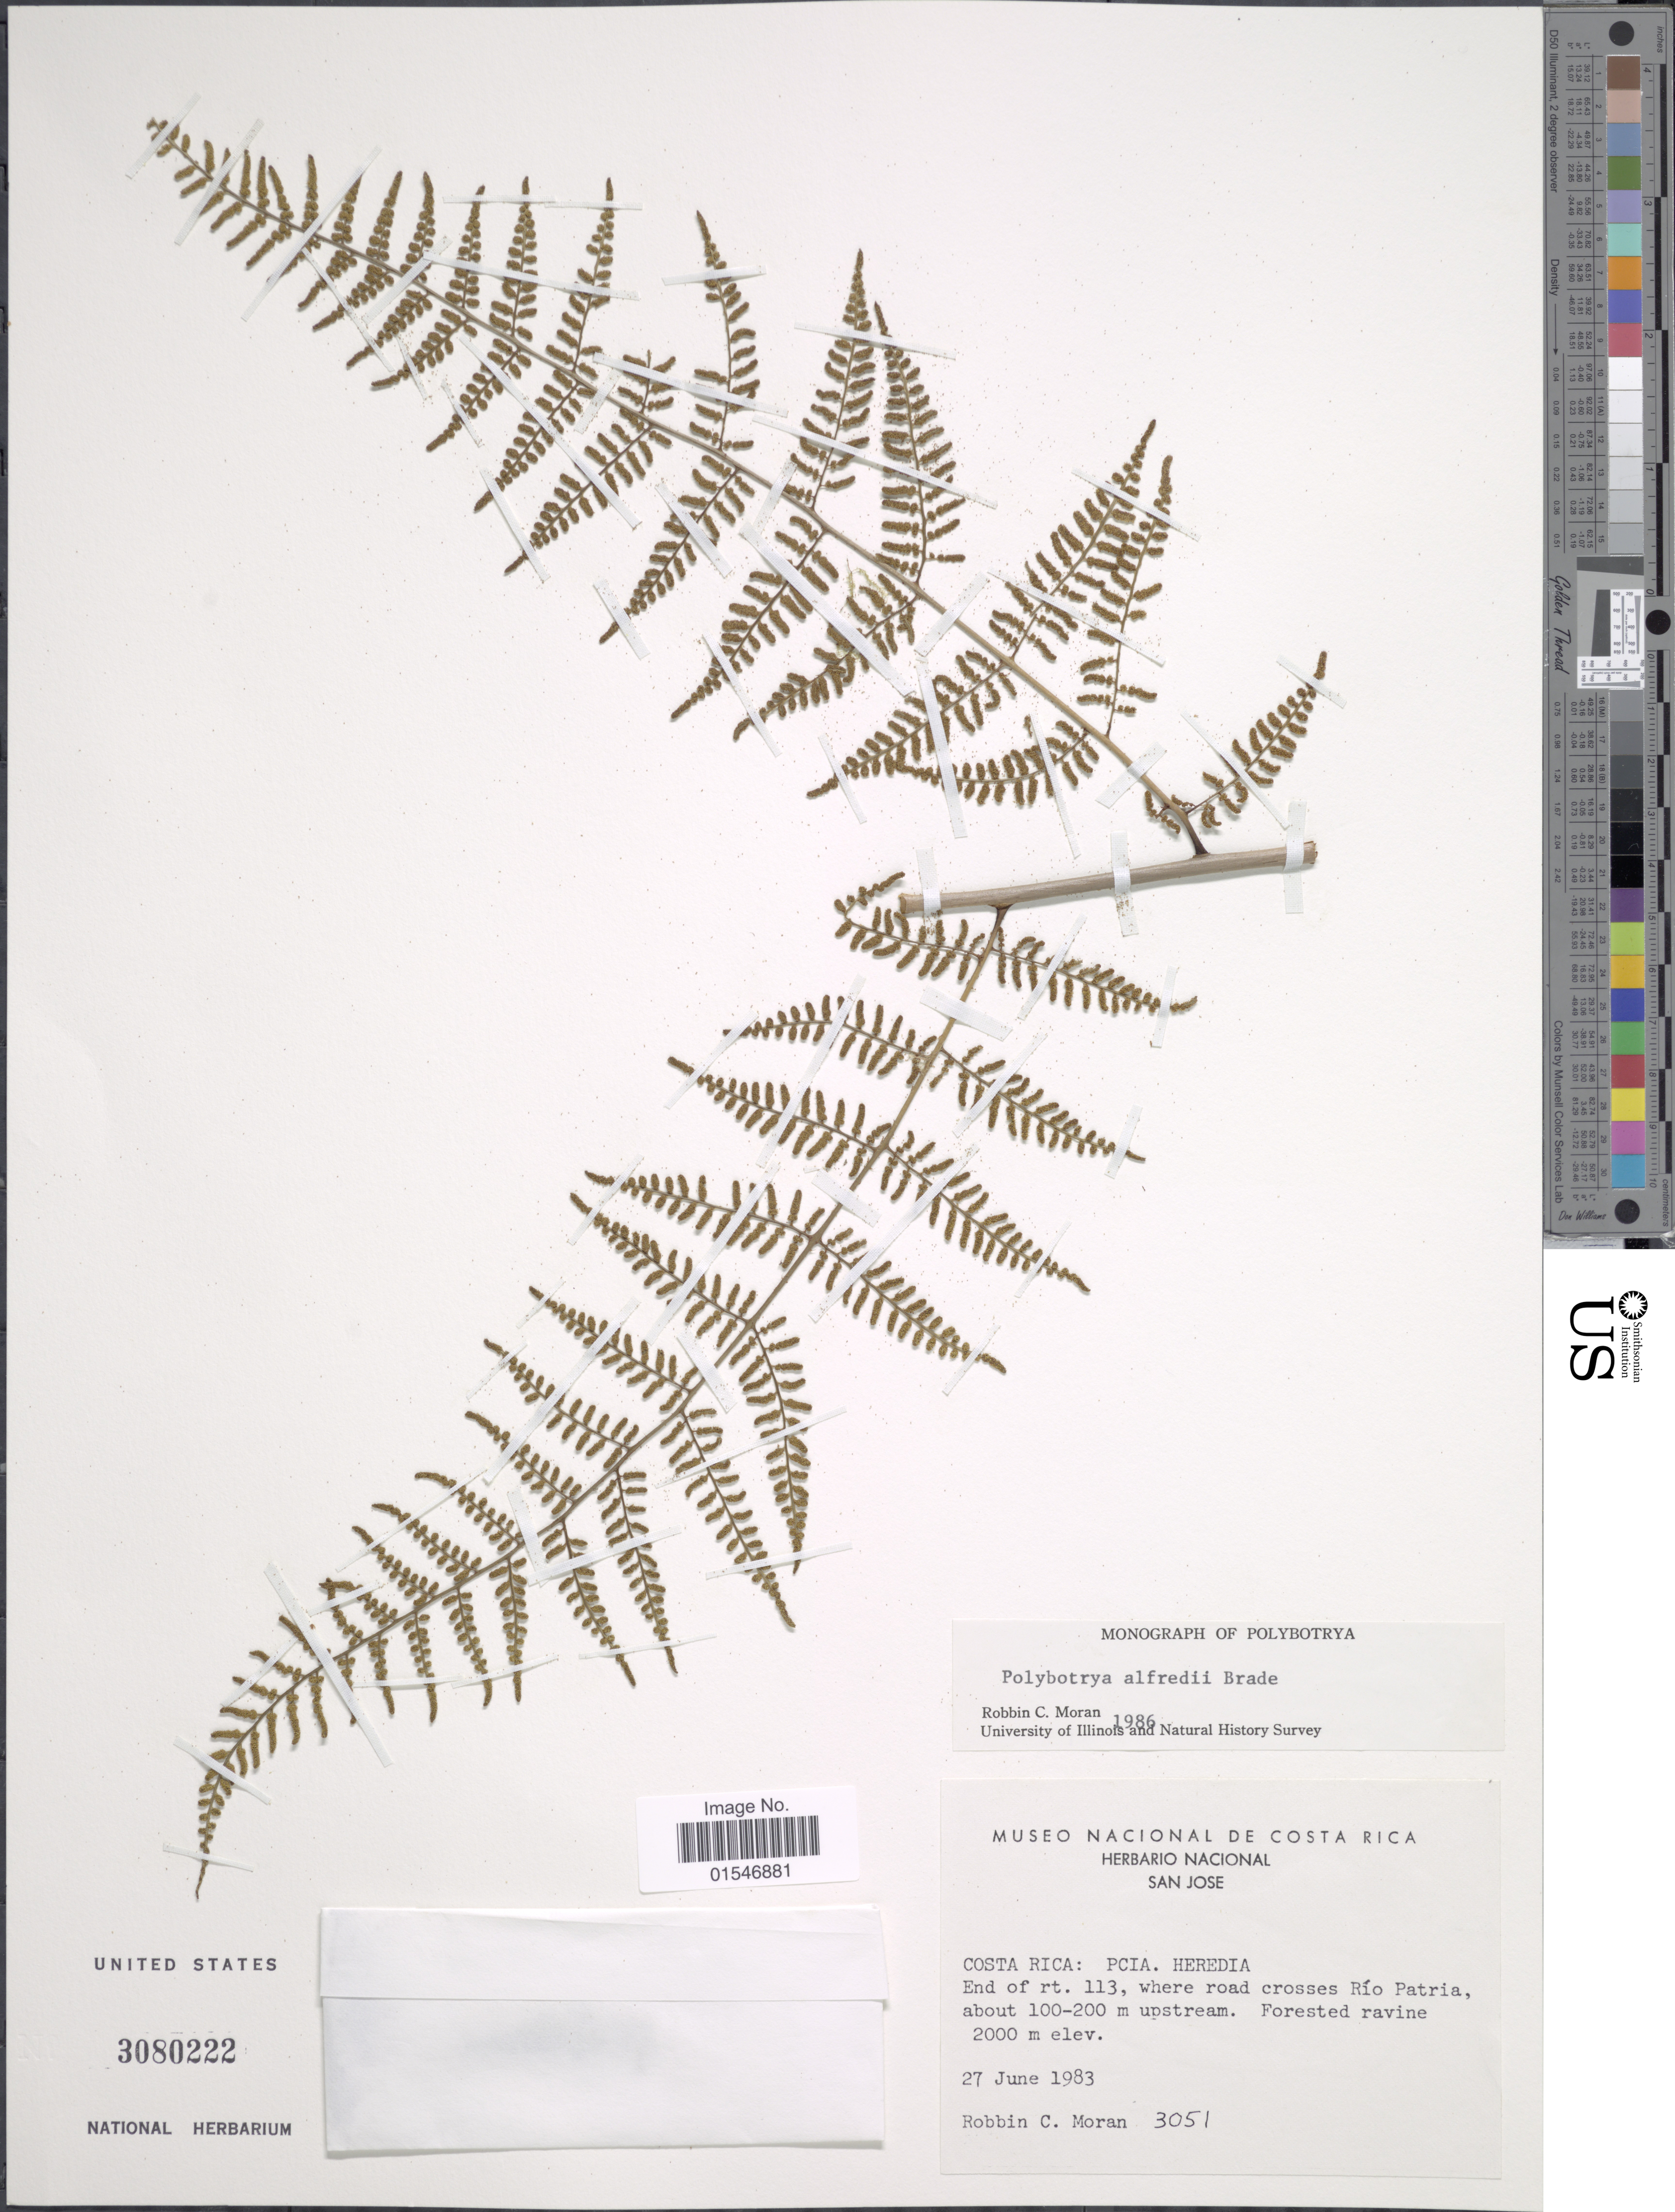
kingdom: Plantae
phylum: Tracheophyta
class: Polypodiopsida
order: Polypodiales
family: Dryopteridaceae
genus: Polybotrya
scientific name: Polybotrya alfredii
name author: Brade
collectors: R. C. Moran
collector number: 3051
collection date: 1983-06-27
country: Costa Rica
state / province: Heredia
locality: Costa Rica: Pcia. Heredia. End of rt. 113, where road crosses Rio Patria about 100-200 m upstream.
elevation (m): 2000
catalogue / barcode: US 3080222